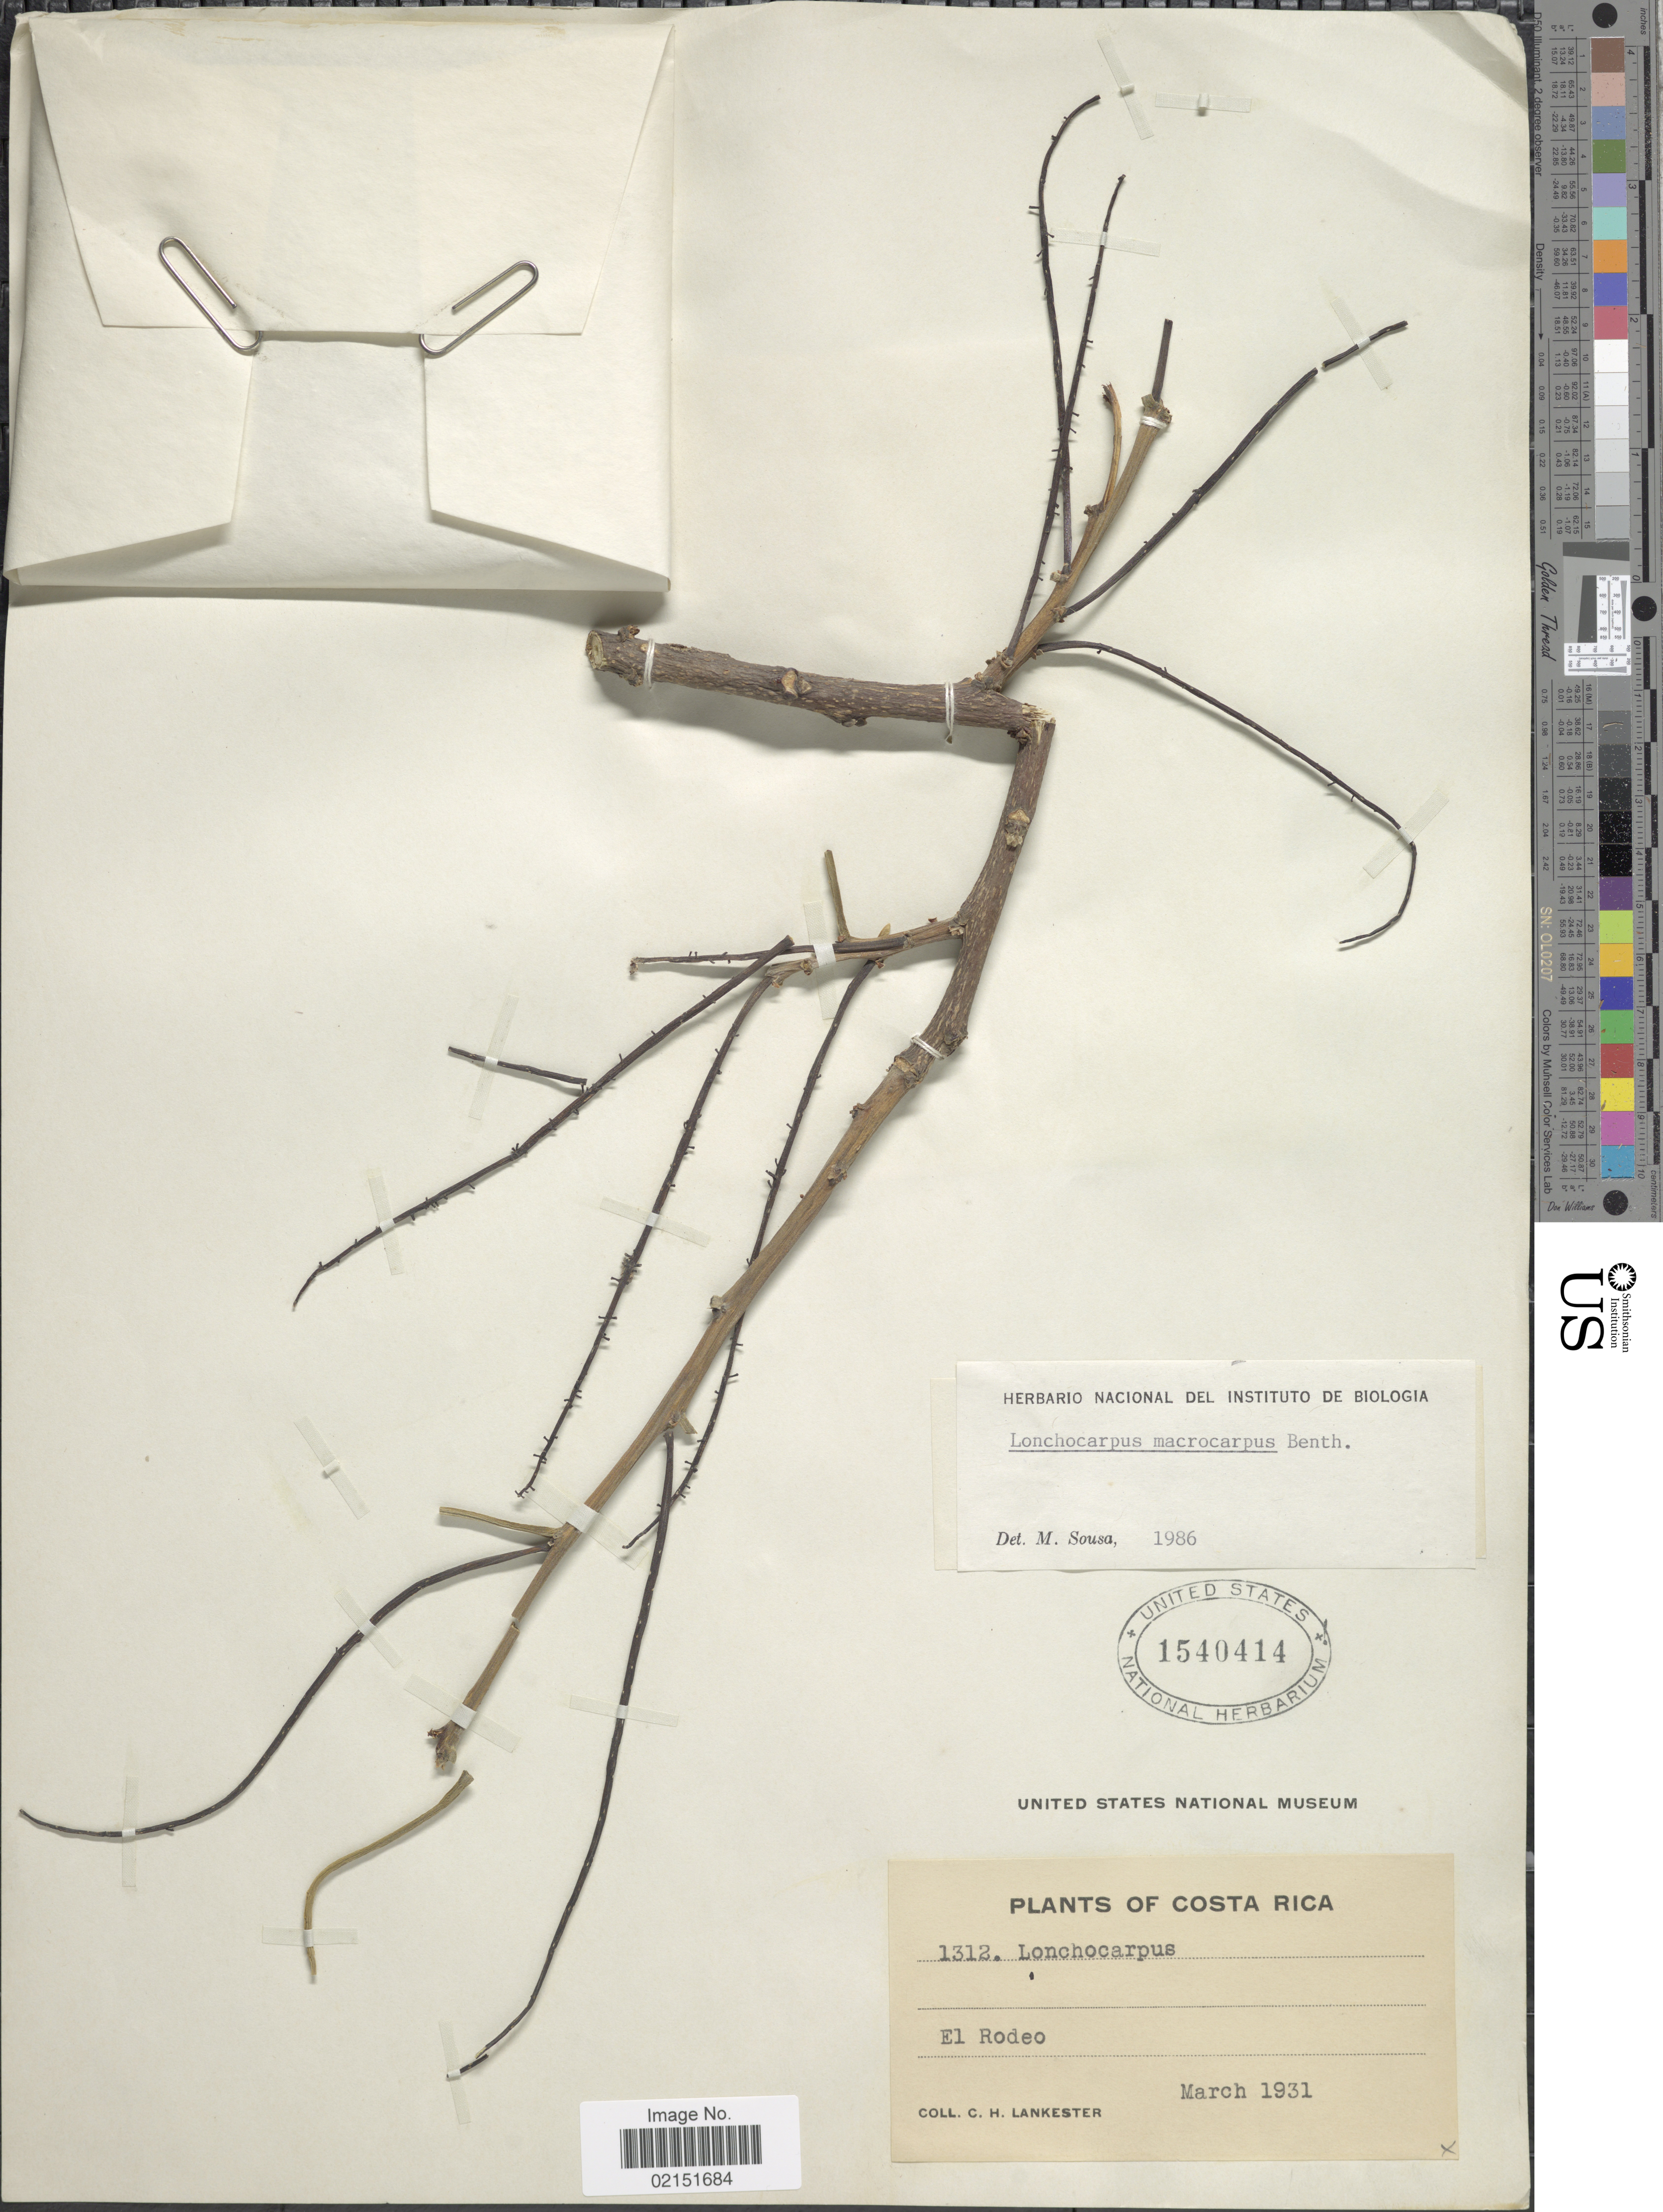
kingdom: Plantae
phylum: Tracheophyta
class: Magnoliopsida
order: Fabales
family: Fabaceae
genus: Lonchocarpus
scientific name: Lonchocarpus macrocarpus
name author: Benth.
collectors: C. H. Lankester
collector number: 1312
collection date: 1931-03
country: Costa Rica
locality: El Rodeo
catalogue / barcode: US 1540414